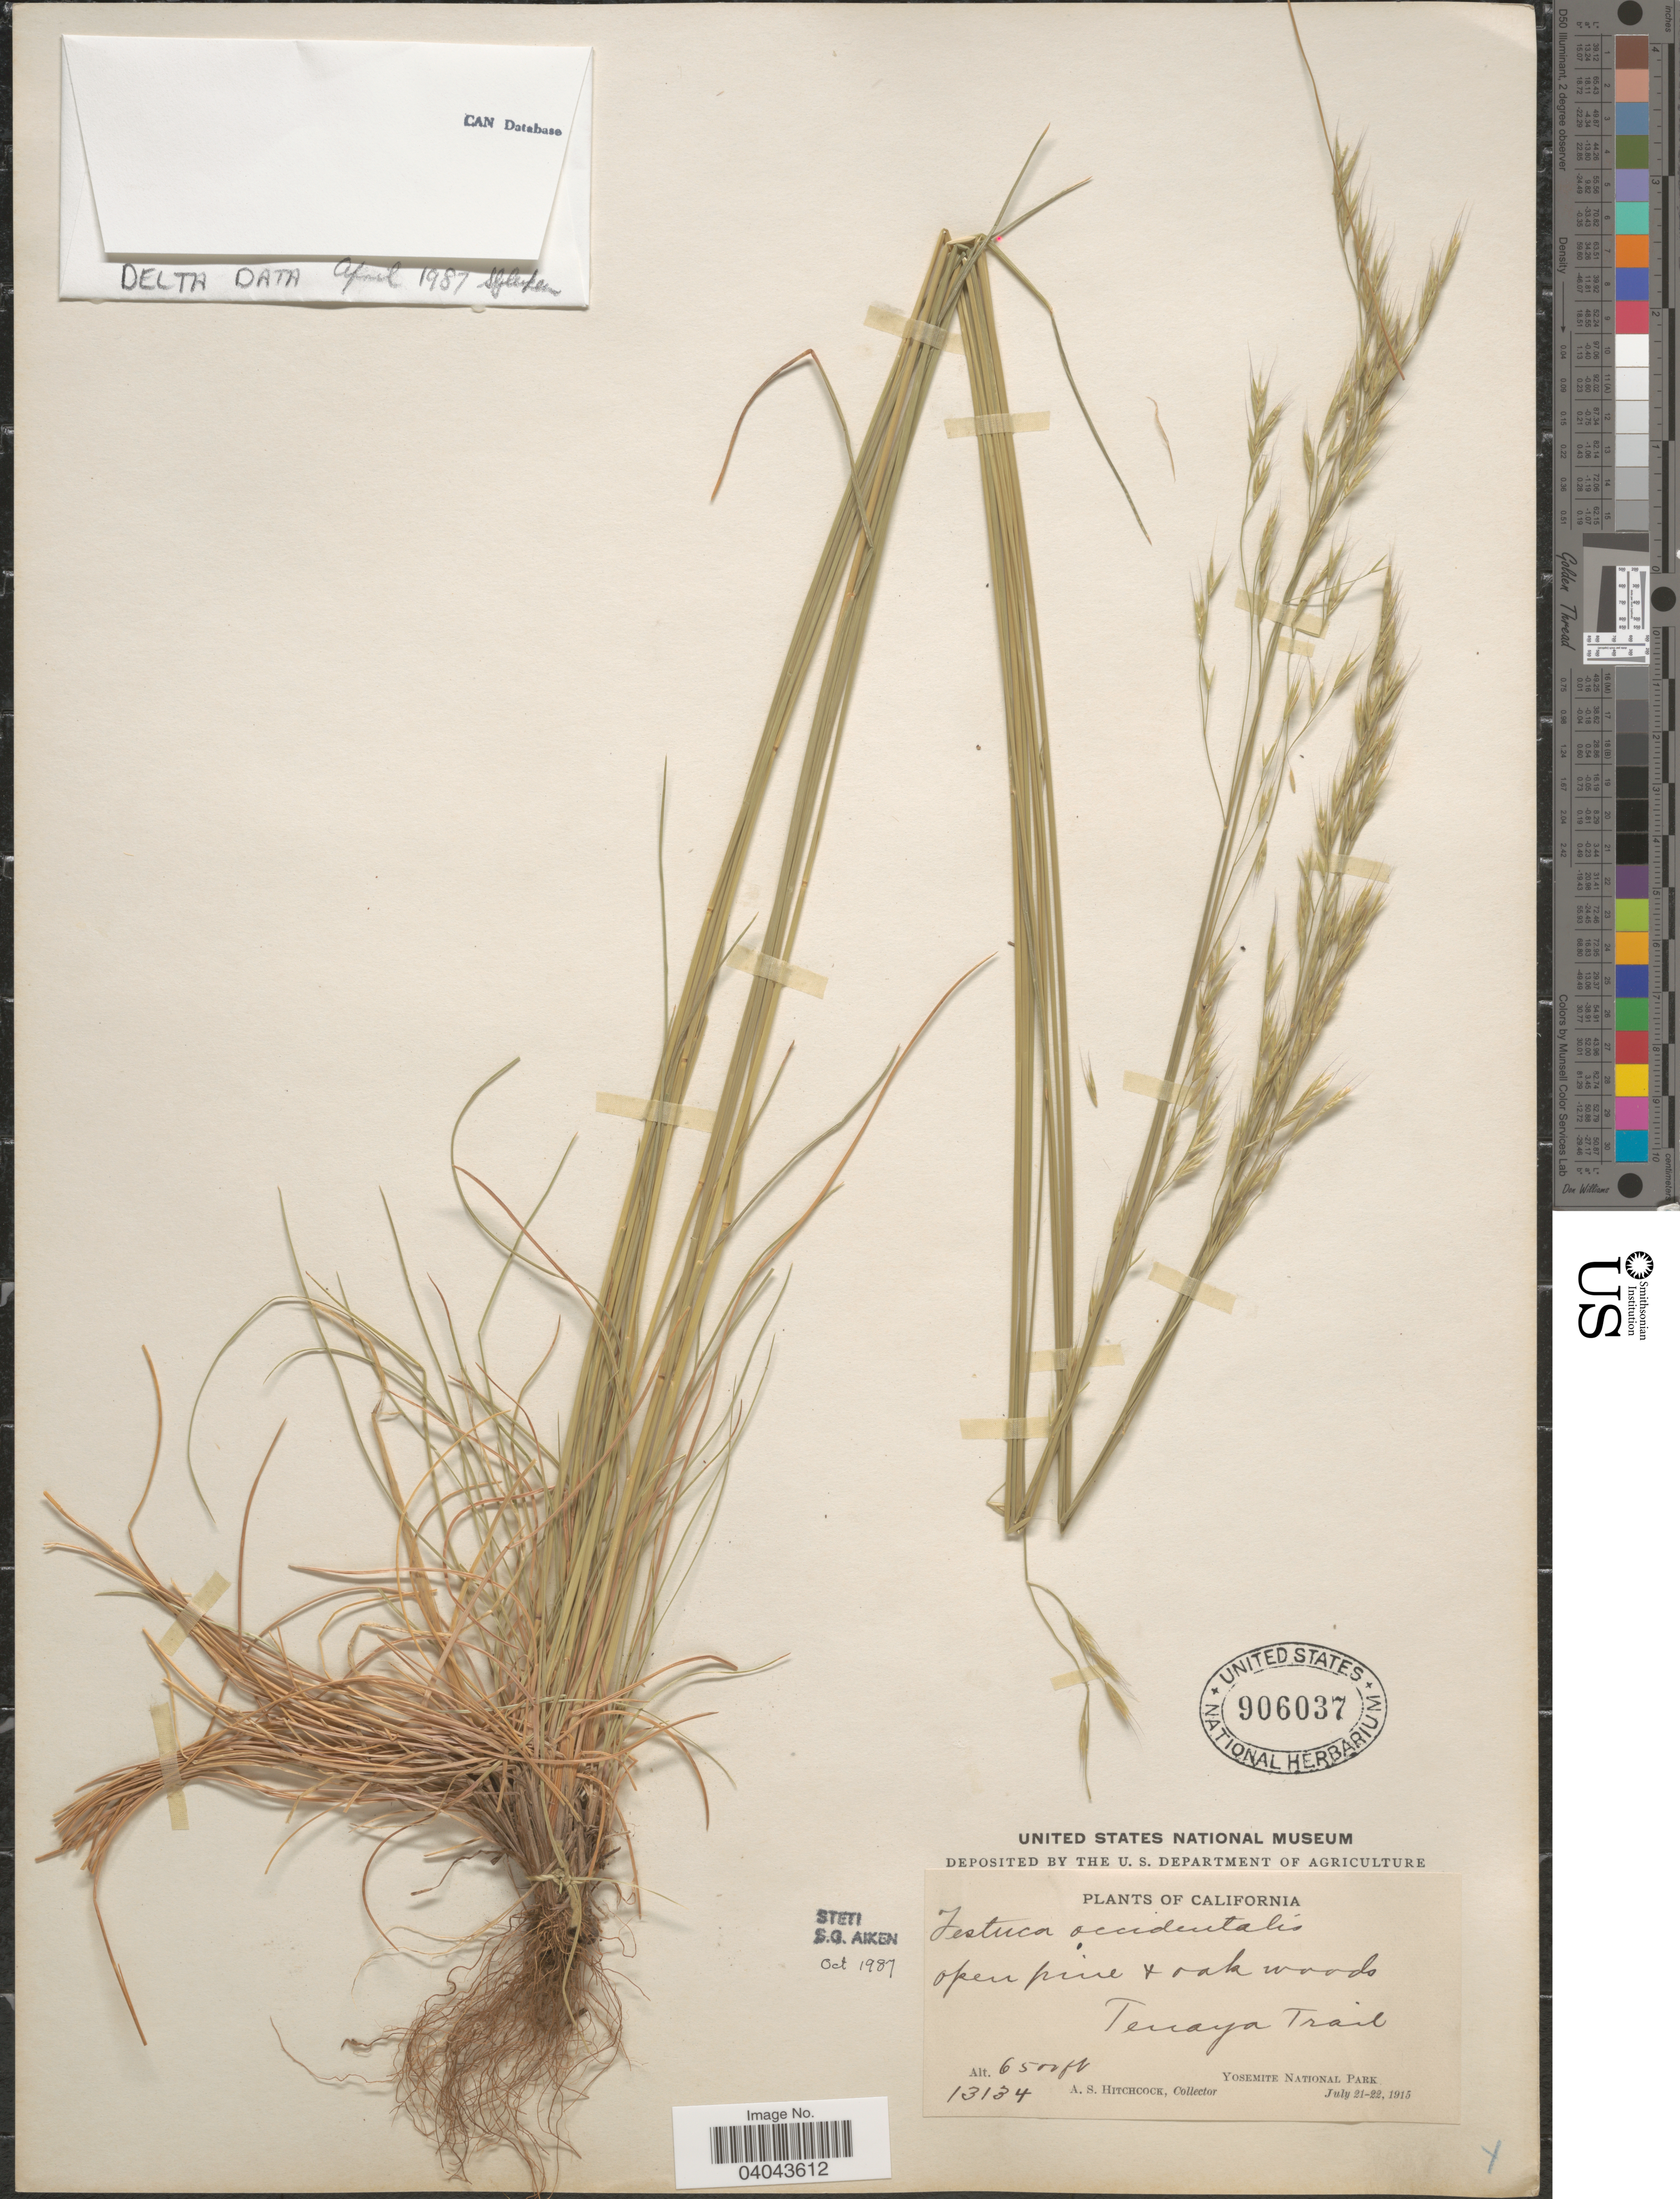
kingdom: Plantae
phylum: Tracheophyta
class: Liliopsida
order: Poales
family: Poaceae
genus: Festuca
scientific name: Festuca occidentalis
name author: Hook.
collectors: A. S. Hitchcock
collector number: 13134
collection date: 1915-07-21/1915-07-22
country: United States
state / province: California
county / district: Mariposa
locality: Tenaya Trail. Yosemite National Park.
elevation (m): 1981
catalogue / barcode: US 906037